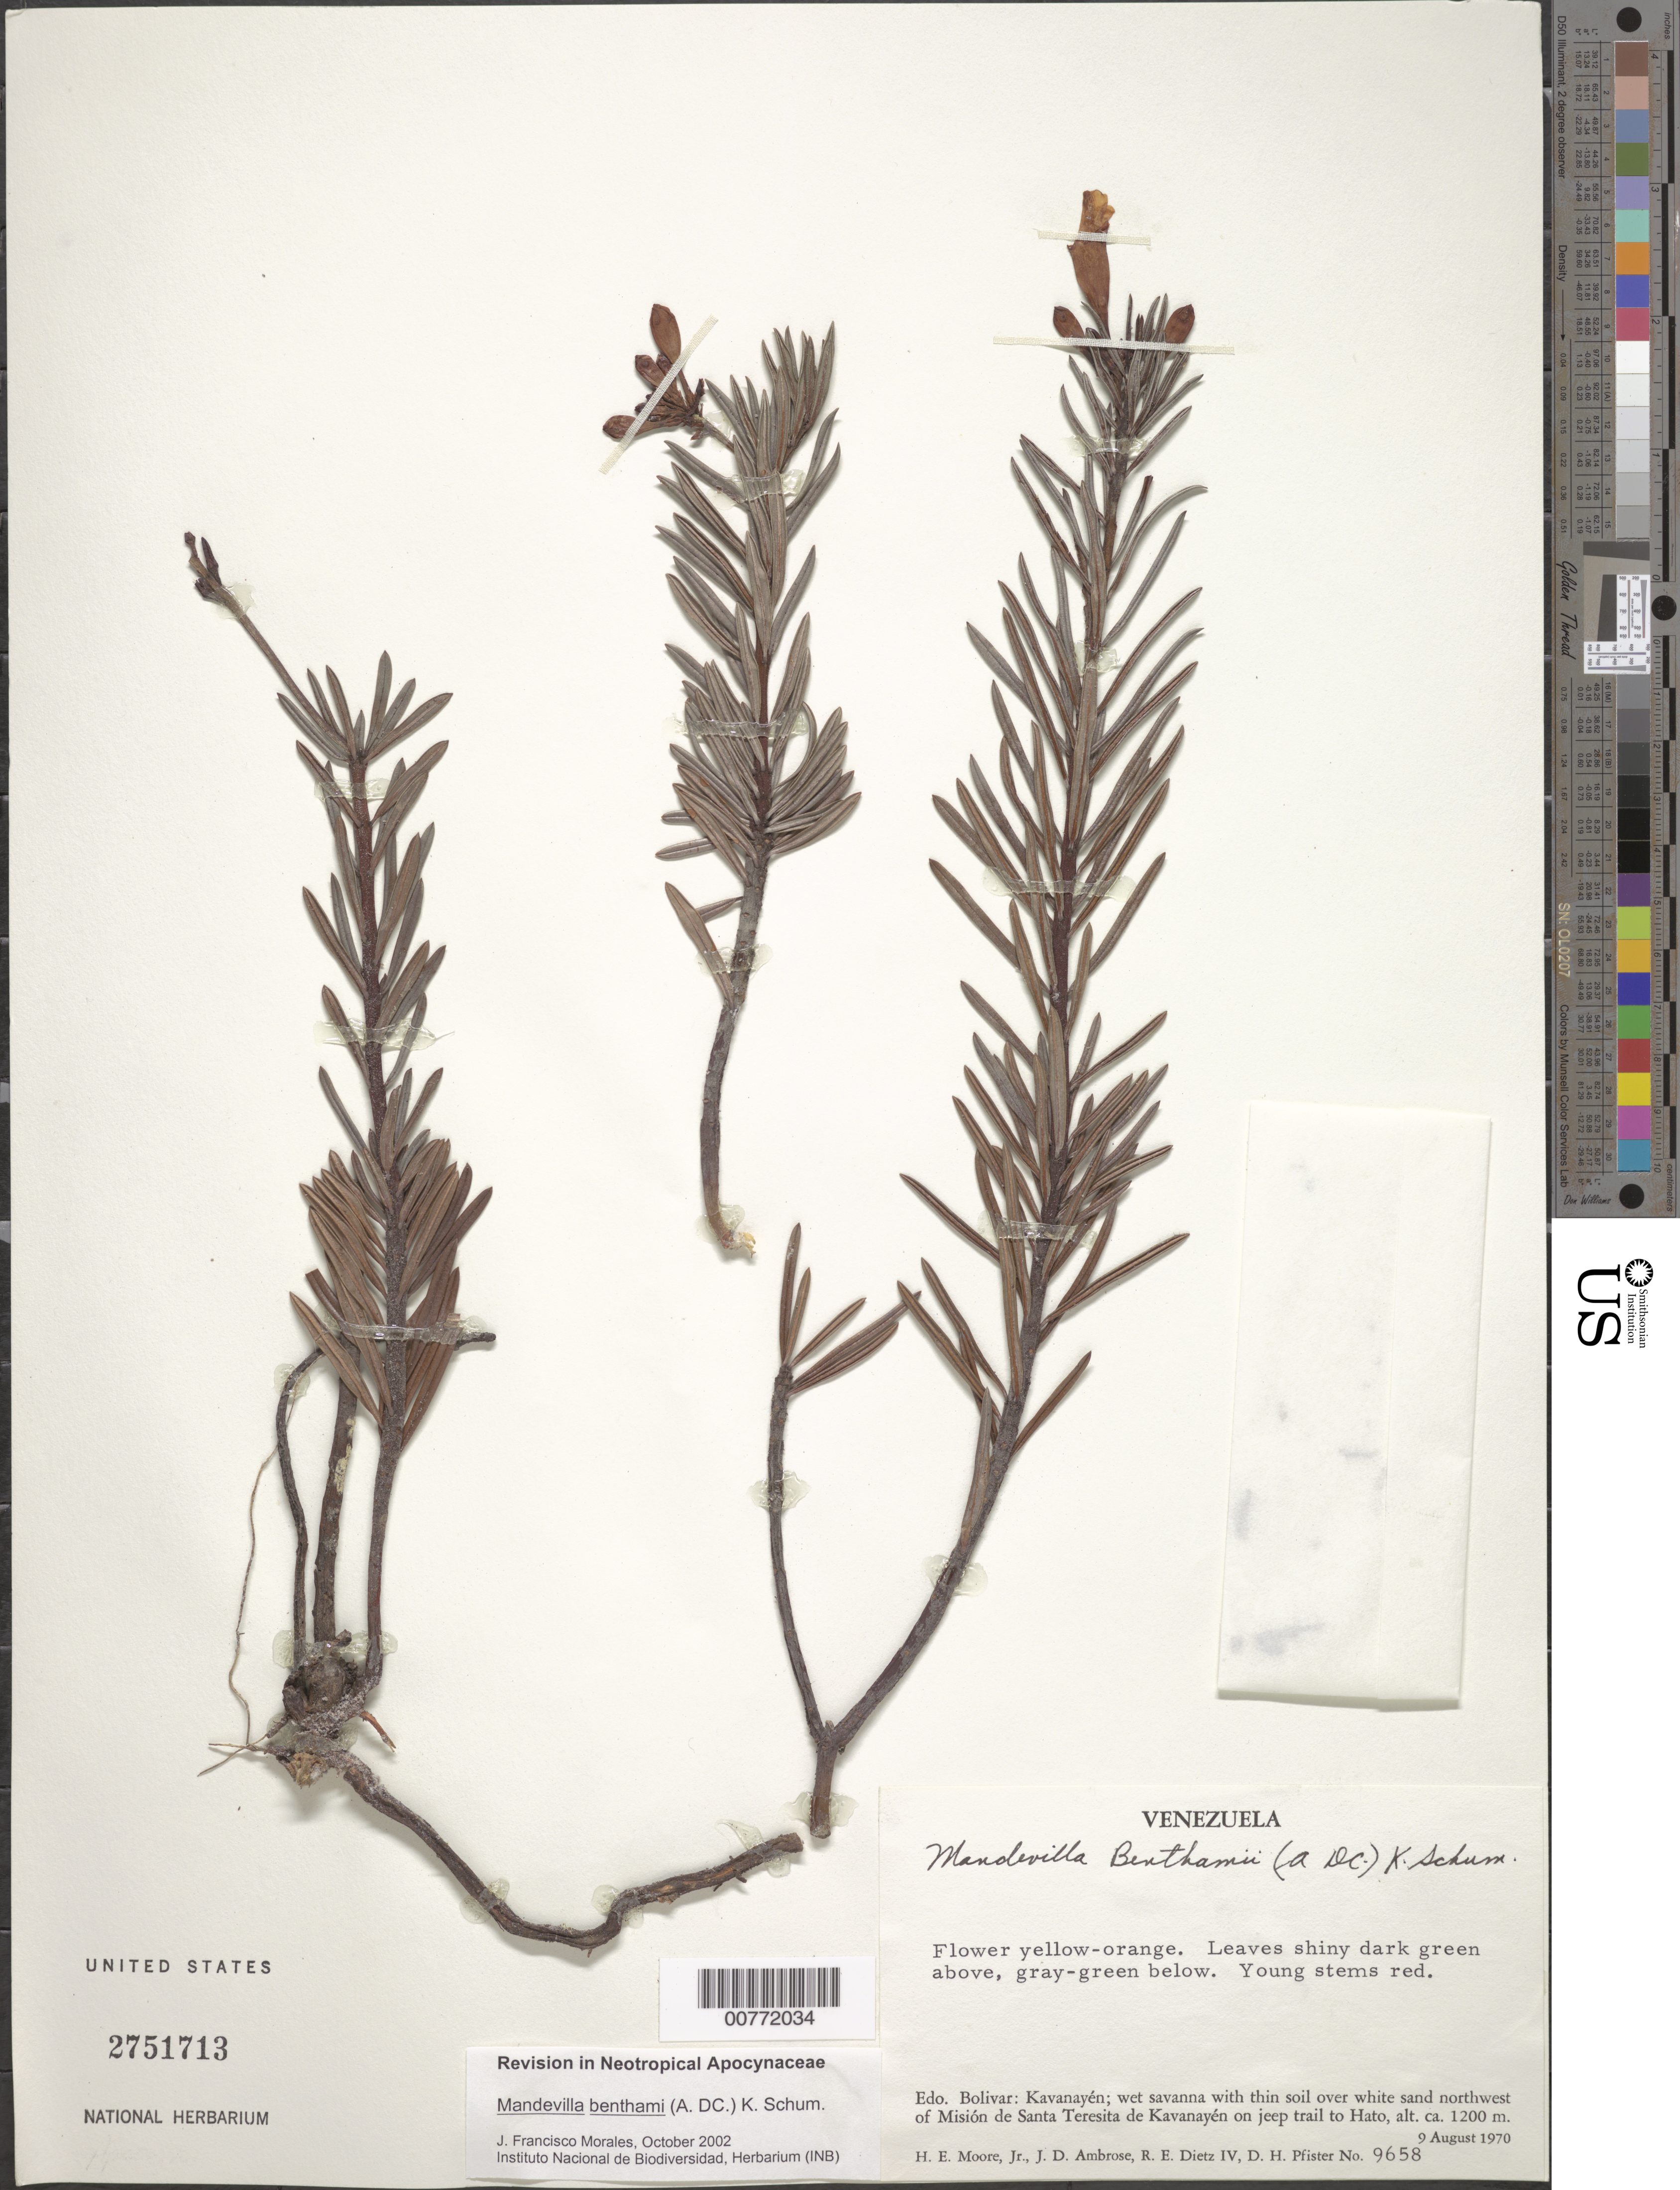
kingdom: Plantae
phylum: Tracheophyta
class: Magnoliopsida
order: Gentianales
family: Apocynaceae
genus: Mandevilla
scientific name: Mandevilla benthamii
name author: (A. DC.) K. Schum.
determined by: Morales, J. F.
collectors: H. E. Moore, J. D. Ambrose, R. Dietz & D. H. Pfister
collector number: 9658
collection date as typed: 9-Aug-70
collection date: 1970-08-09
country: Venezuela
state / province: Bolívar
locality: Kavanayén, NW of Misión de Santa Teresita de Kavanayén on jeep trail to Hato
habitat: Wet savanna with thin soil over white sand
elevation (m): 1200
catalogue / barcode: US 2751713